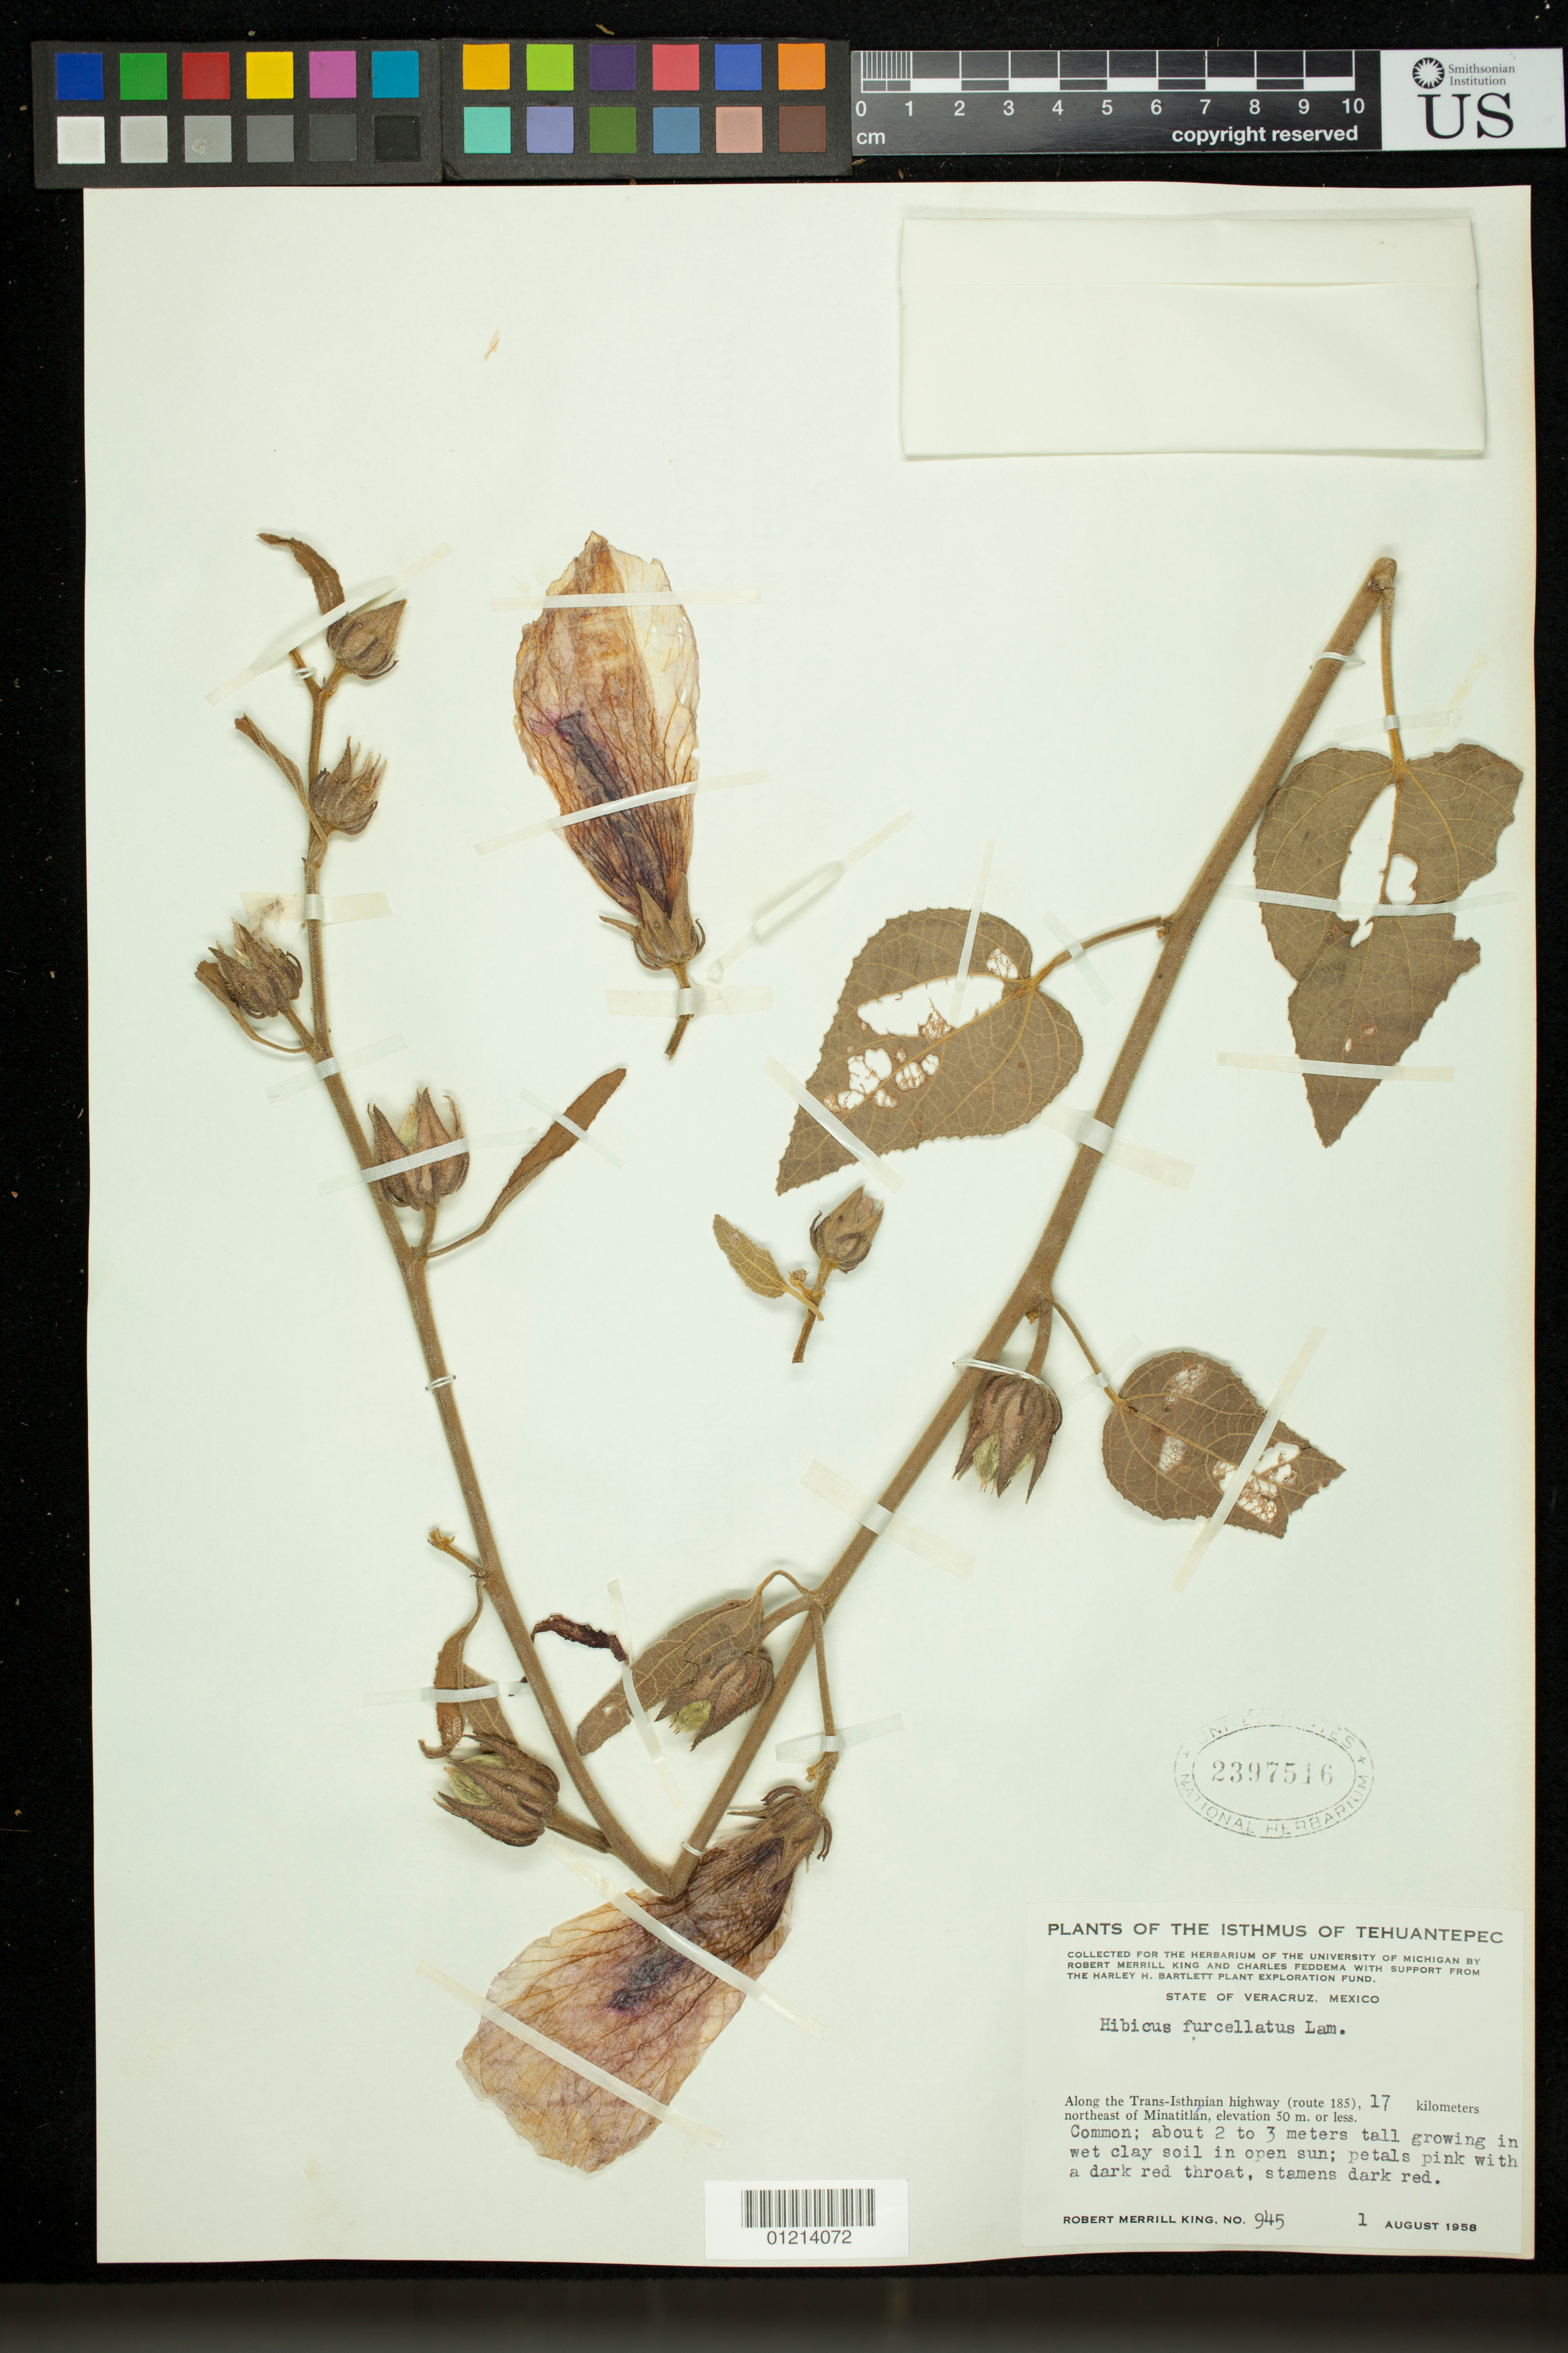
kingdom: Plantae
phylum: Tracheophyta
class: Magnoliopsida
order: Malvales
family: Malvaceae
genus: Sabdariffa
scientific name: Sabdariffa maculata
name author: (Lam.) M.M. Hanes & R.L. Barrett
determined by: Dorr, Laurence J., Curator (BOT), Smithsonian Institution - National Museum of Natural History (UNITED STATES)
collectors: R. M. King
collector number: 945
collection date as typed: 10 Jan 1958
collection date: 1958-01-10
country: Mexico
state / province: Veracruz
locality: Isthmus of Tehuantepec, State of Veracruz: Along the Trans-Isthmian highway (route 185), 17 kilometers northeast of Minatitlán.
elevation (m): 0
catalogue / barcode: US 2397516